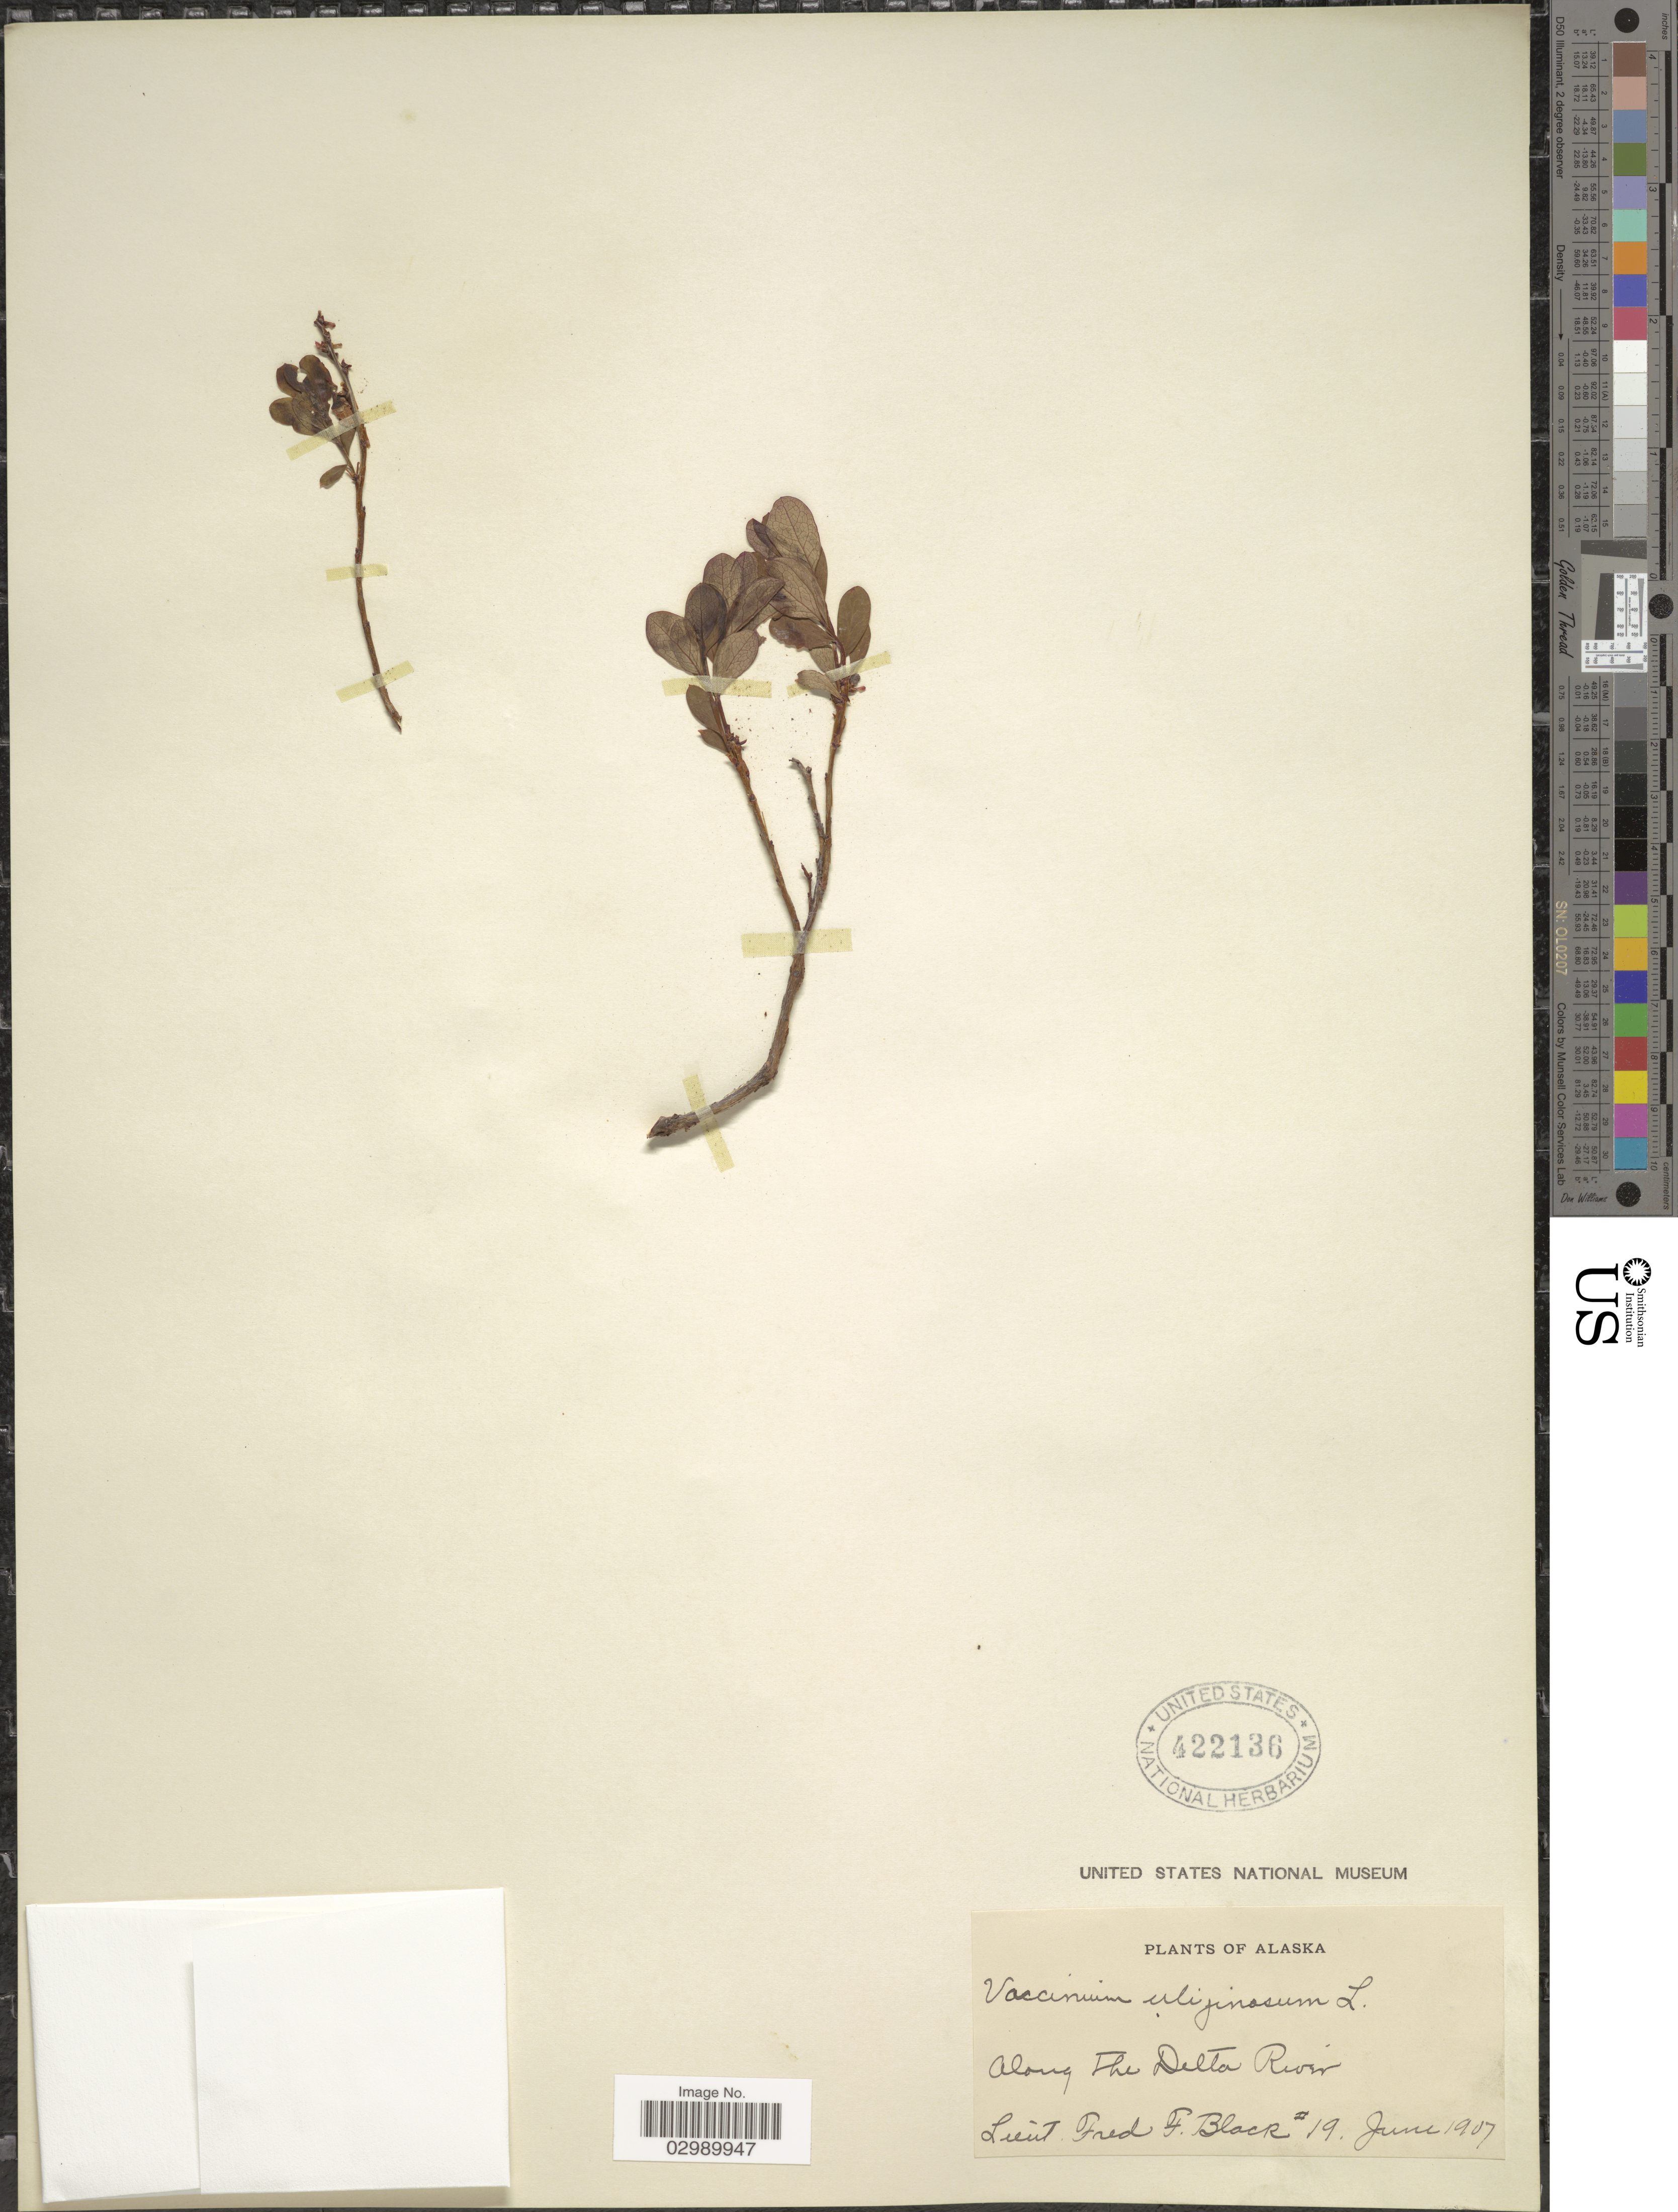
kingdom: Plantae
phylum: Tracheophyta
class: Magnoliopsida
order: Ericales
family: Ericaceae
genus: Vaccinium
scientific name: Vaccinium uliginosum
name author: L.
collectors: F. Black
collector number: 19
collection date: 1907-06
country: United States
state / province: Alaska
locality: Along The Delta River.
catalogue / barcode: US 422136